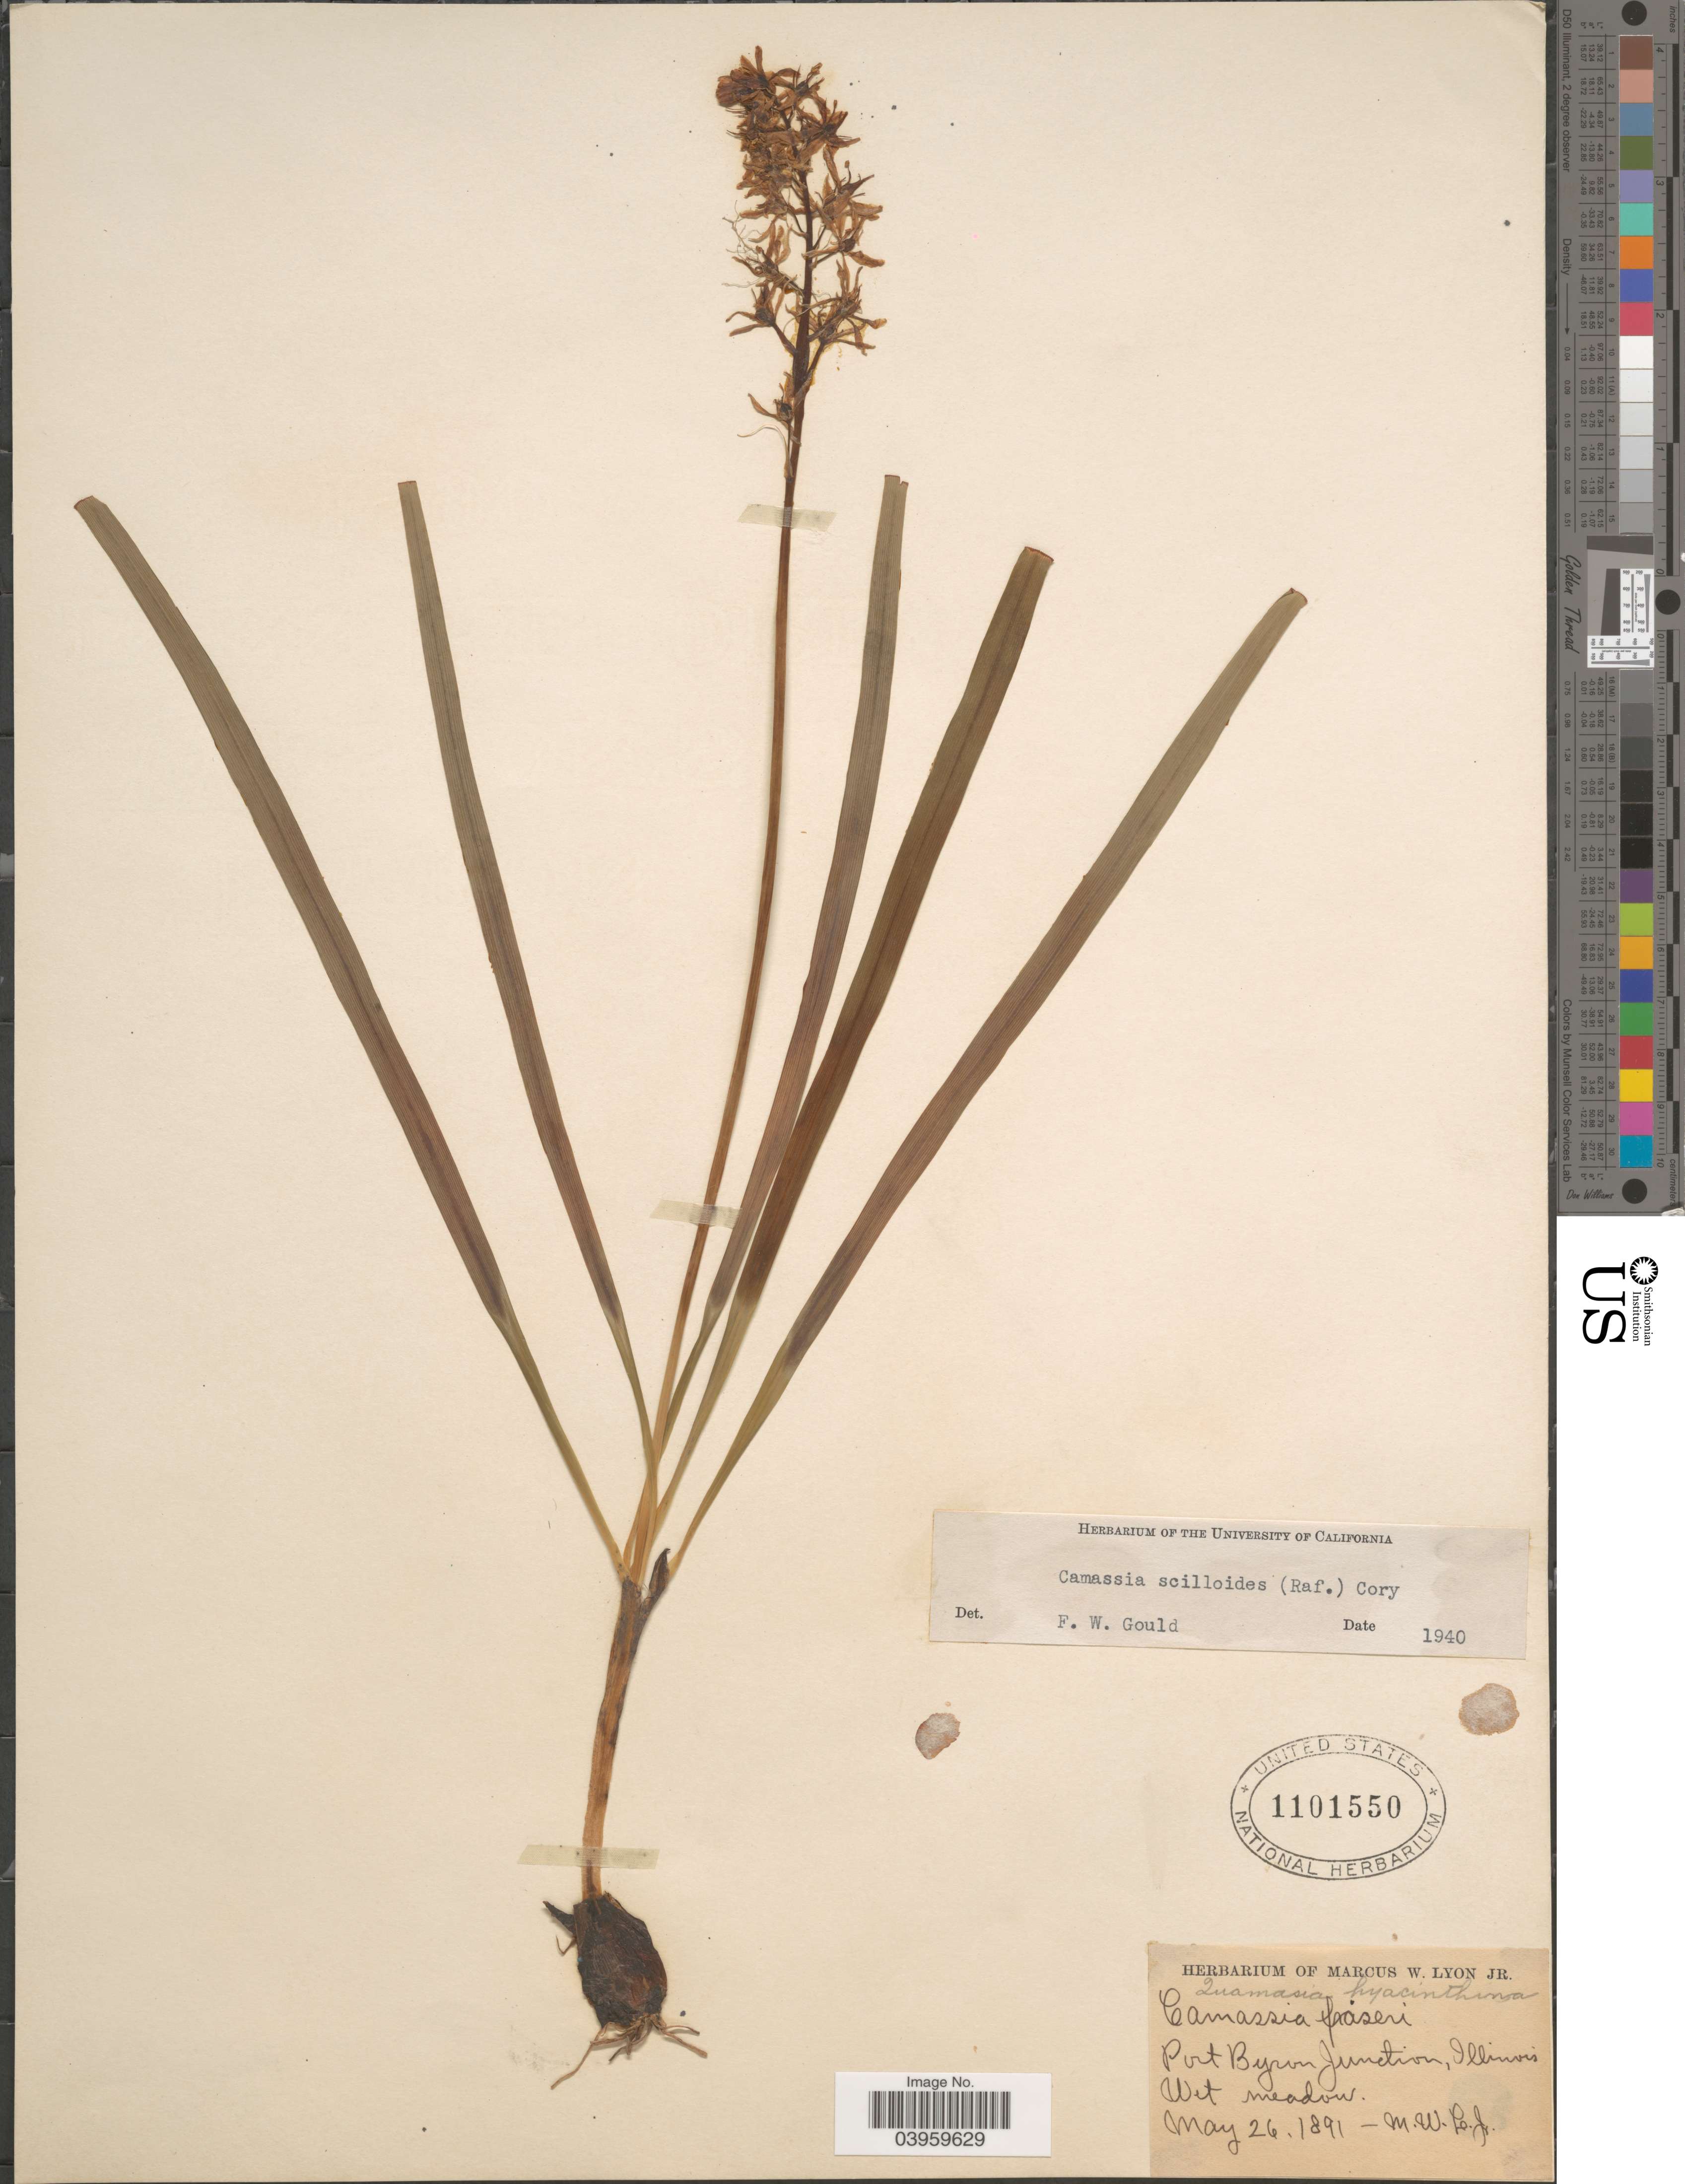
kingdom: Plantae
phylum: Tracheophyta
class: Liliopsida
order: Asparagales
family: Asparagaceae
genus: Camassia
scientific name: Camassia scilloides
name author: (Raf.) Cory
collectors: M. Lyon Jr.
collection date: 1891-05-26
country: United States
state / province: Illinois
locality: Port Byron Junction. Wet meadow.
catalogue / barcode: US 1101550